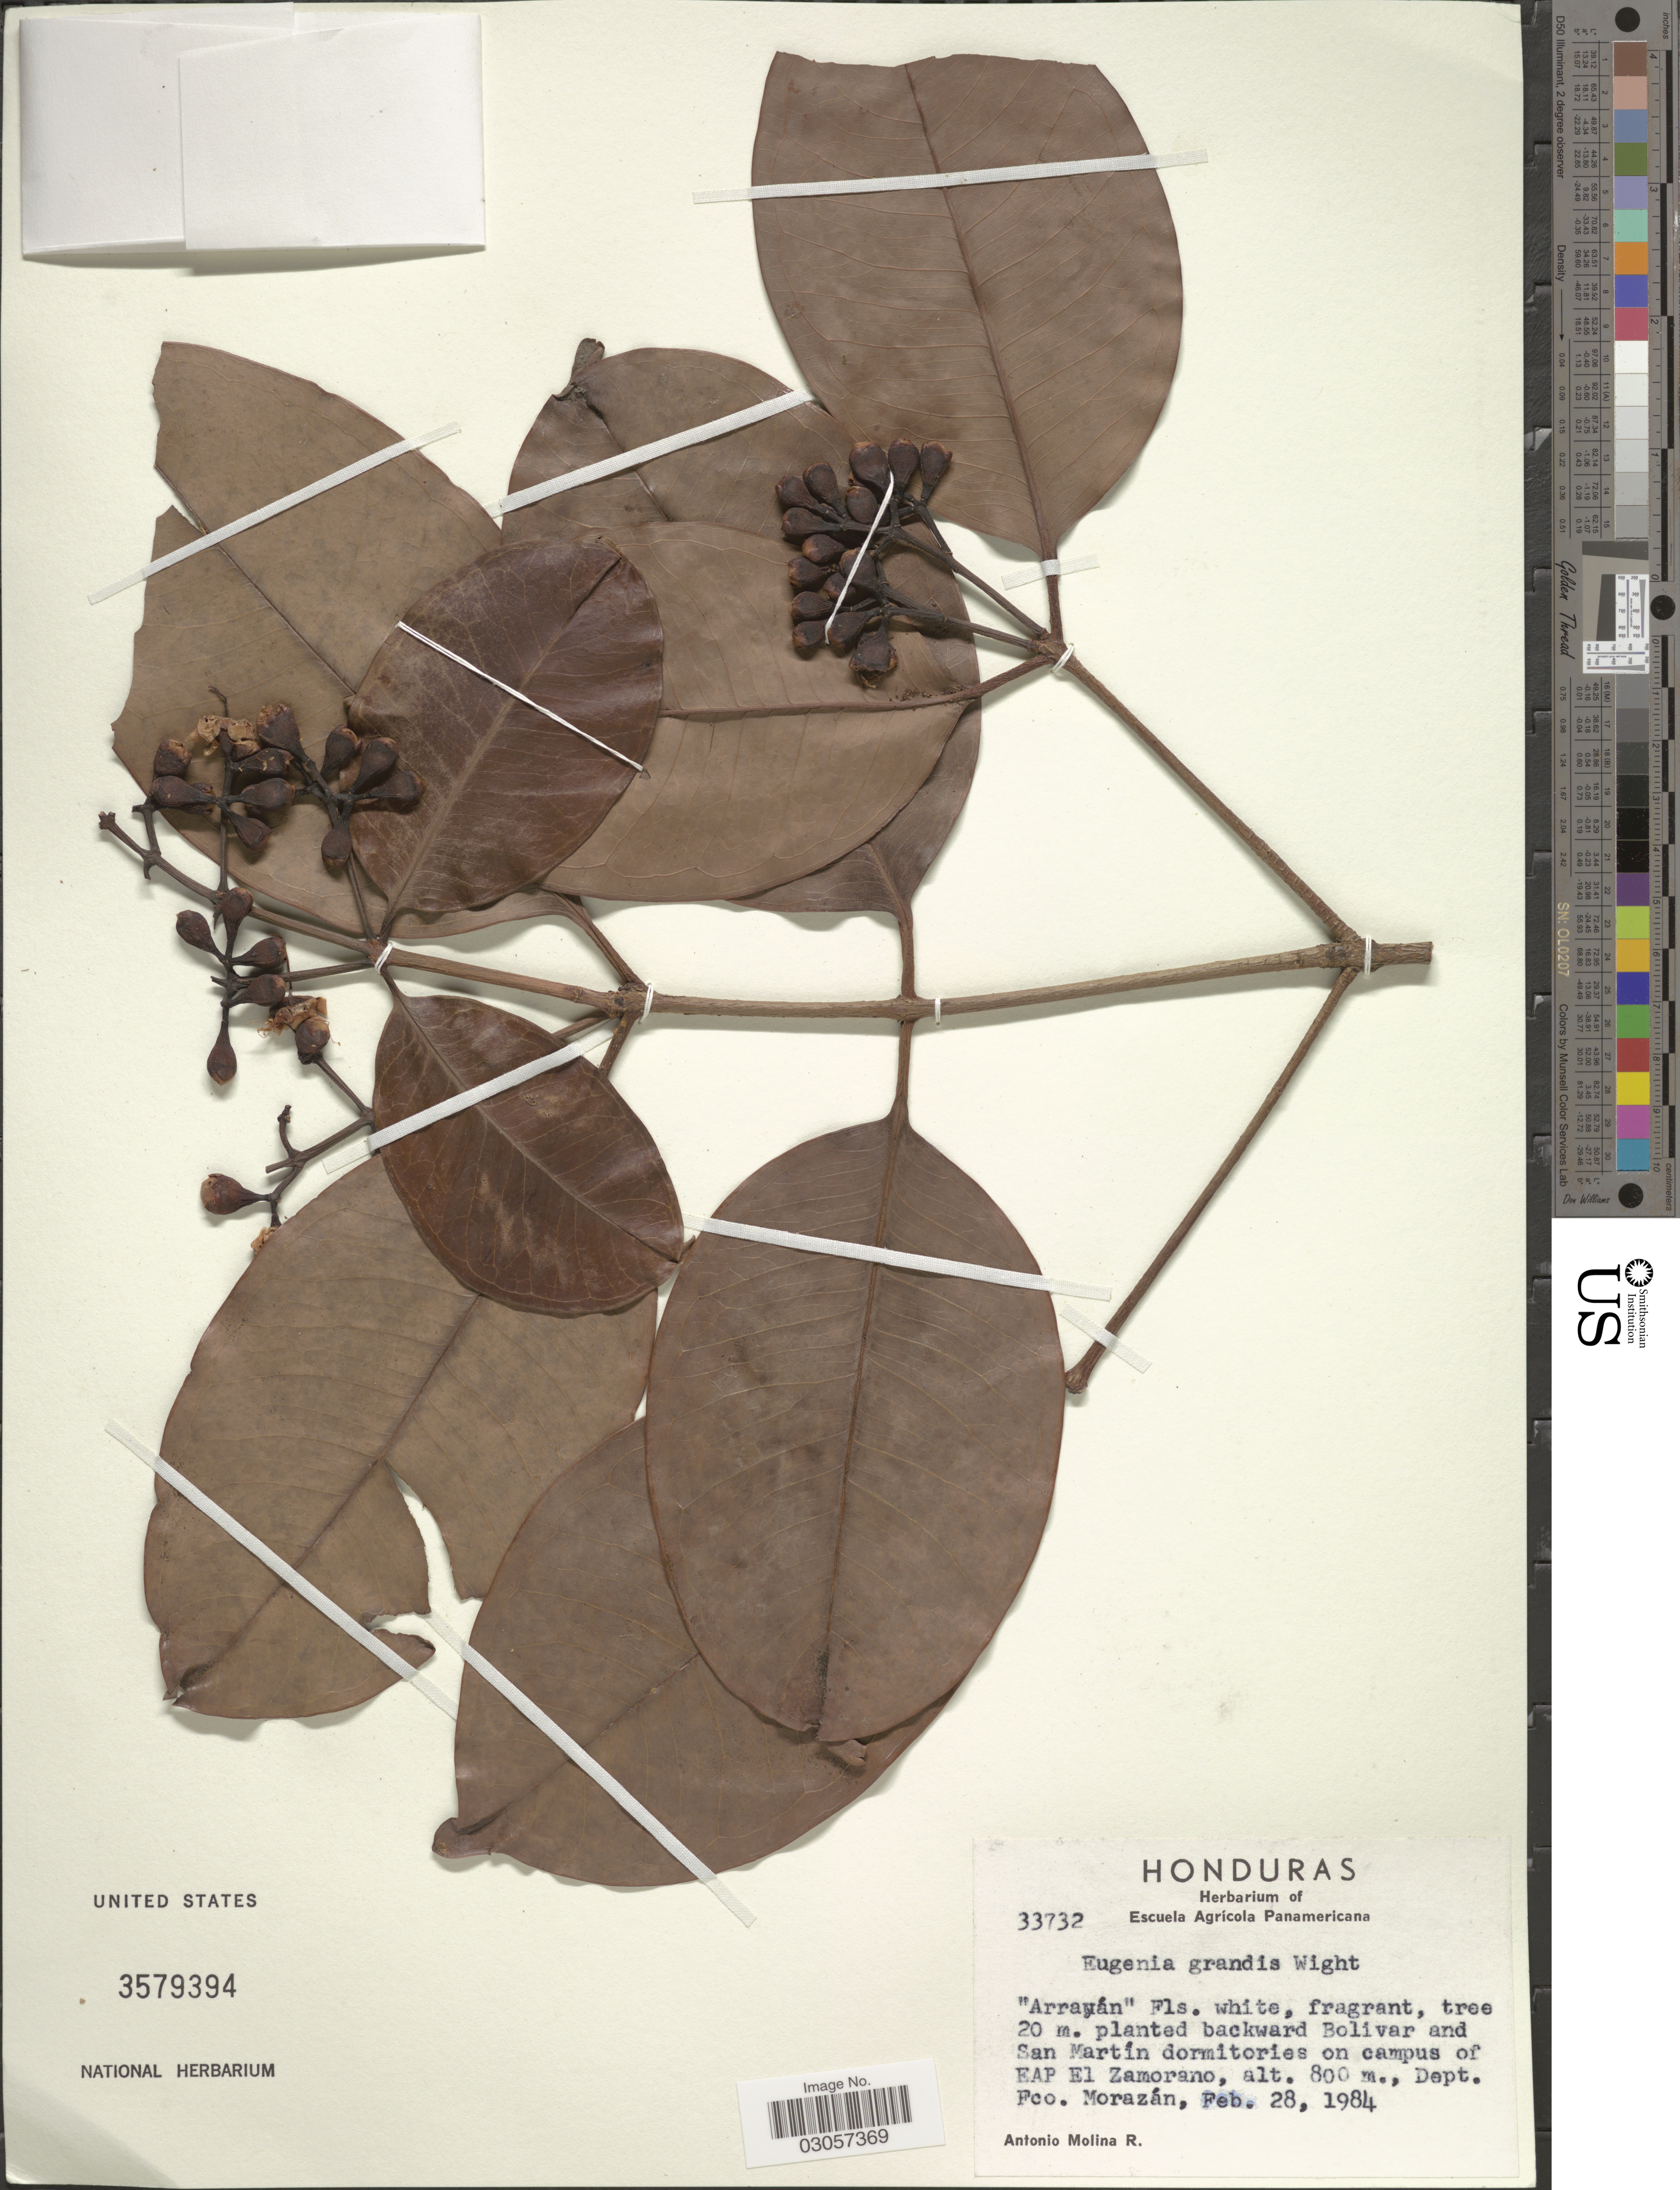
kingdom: Plantae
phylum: Tracheophyta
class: Magnoliopsida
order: Myrtales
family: Myrtaceae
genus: Syzygium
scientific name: Syzygium grande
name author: (Wight) Walp.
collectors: A. Molina R.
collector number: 33732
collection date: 1984-02-28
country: Honduras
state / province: Fco. Morazán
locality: Backward Bolívar and San Martín dormitories on campus of EAP El Zamorano, Dept. Fco. Morazán.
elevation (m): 800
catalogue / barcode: US 3579394